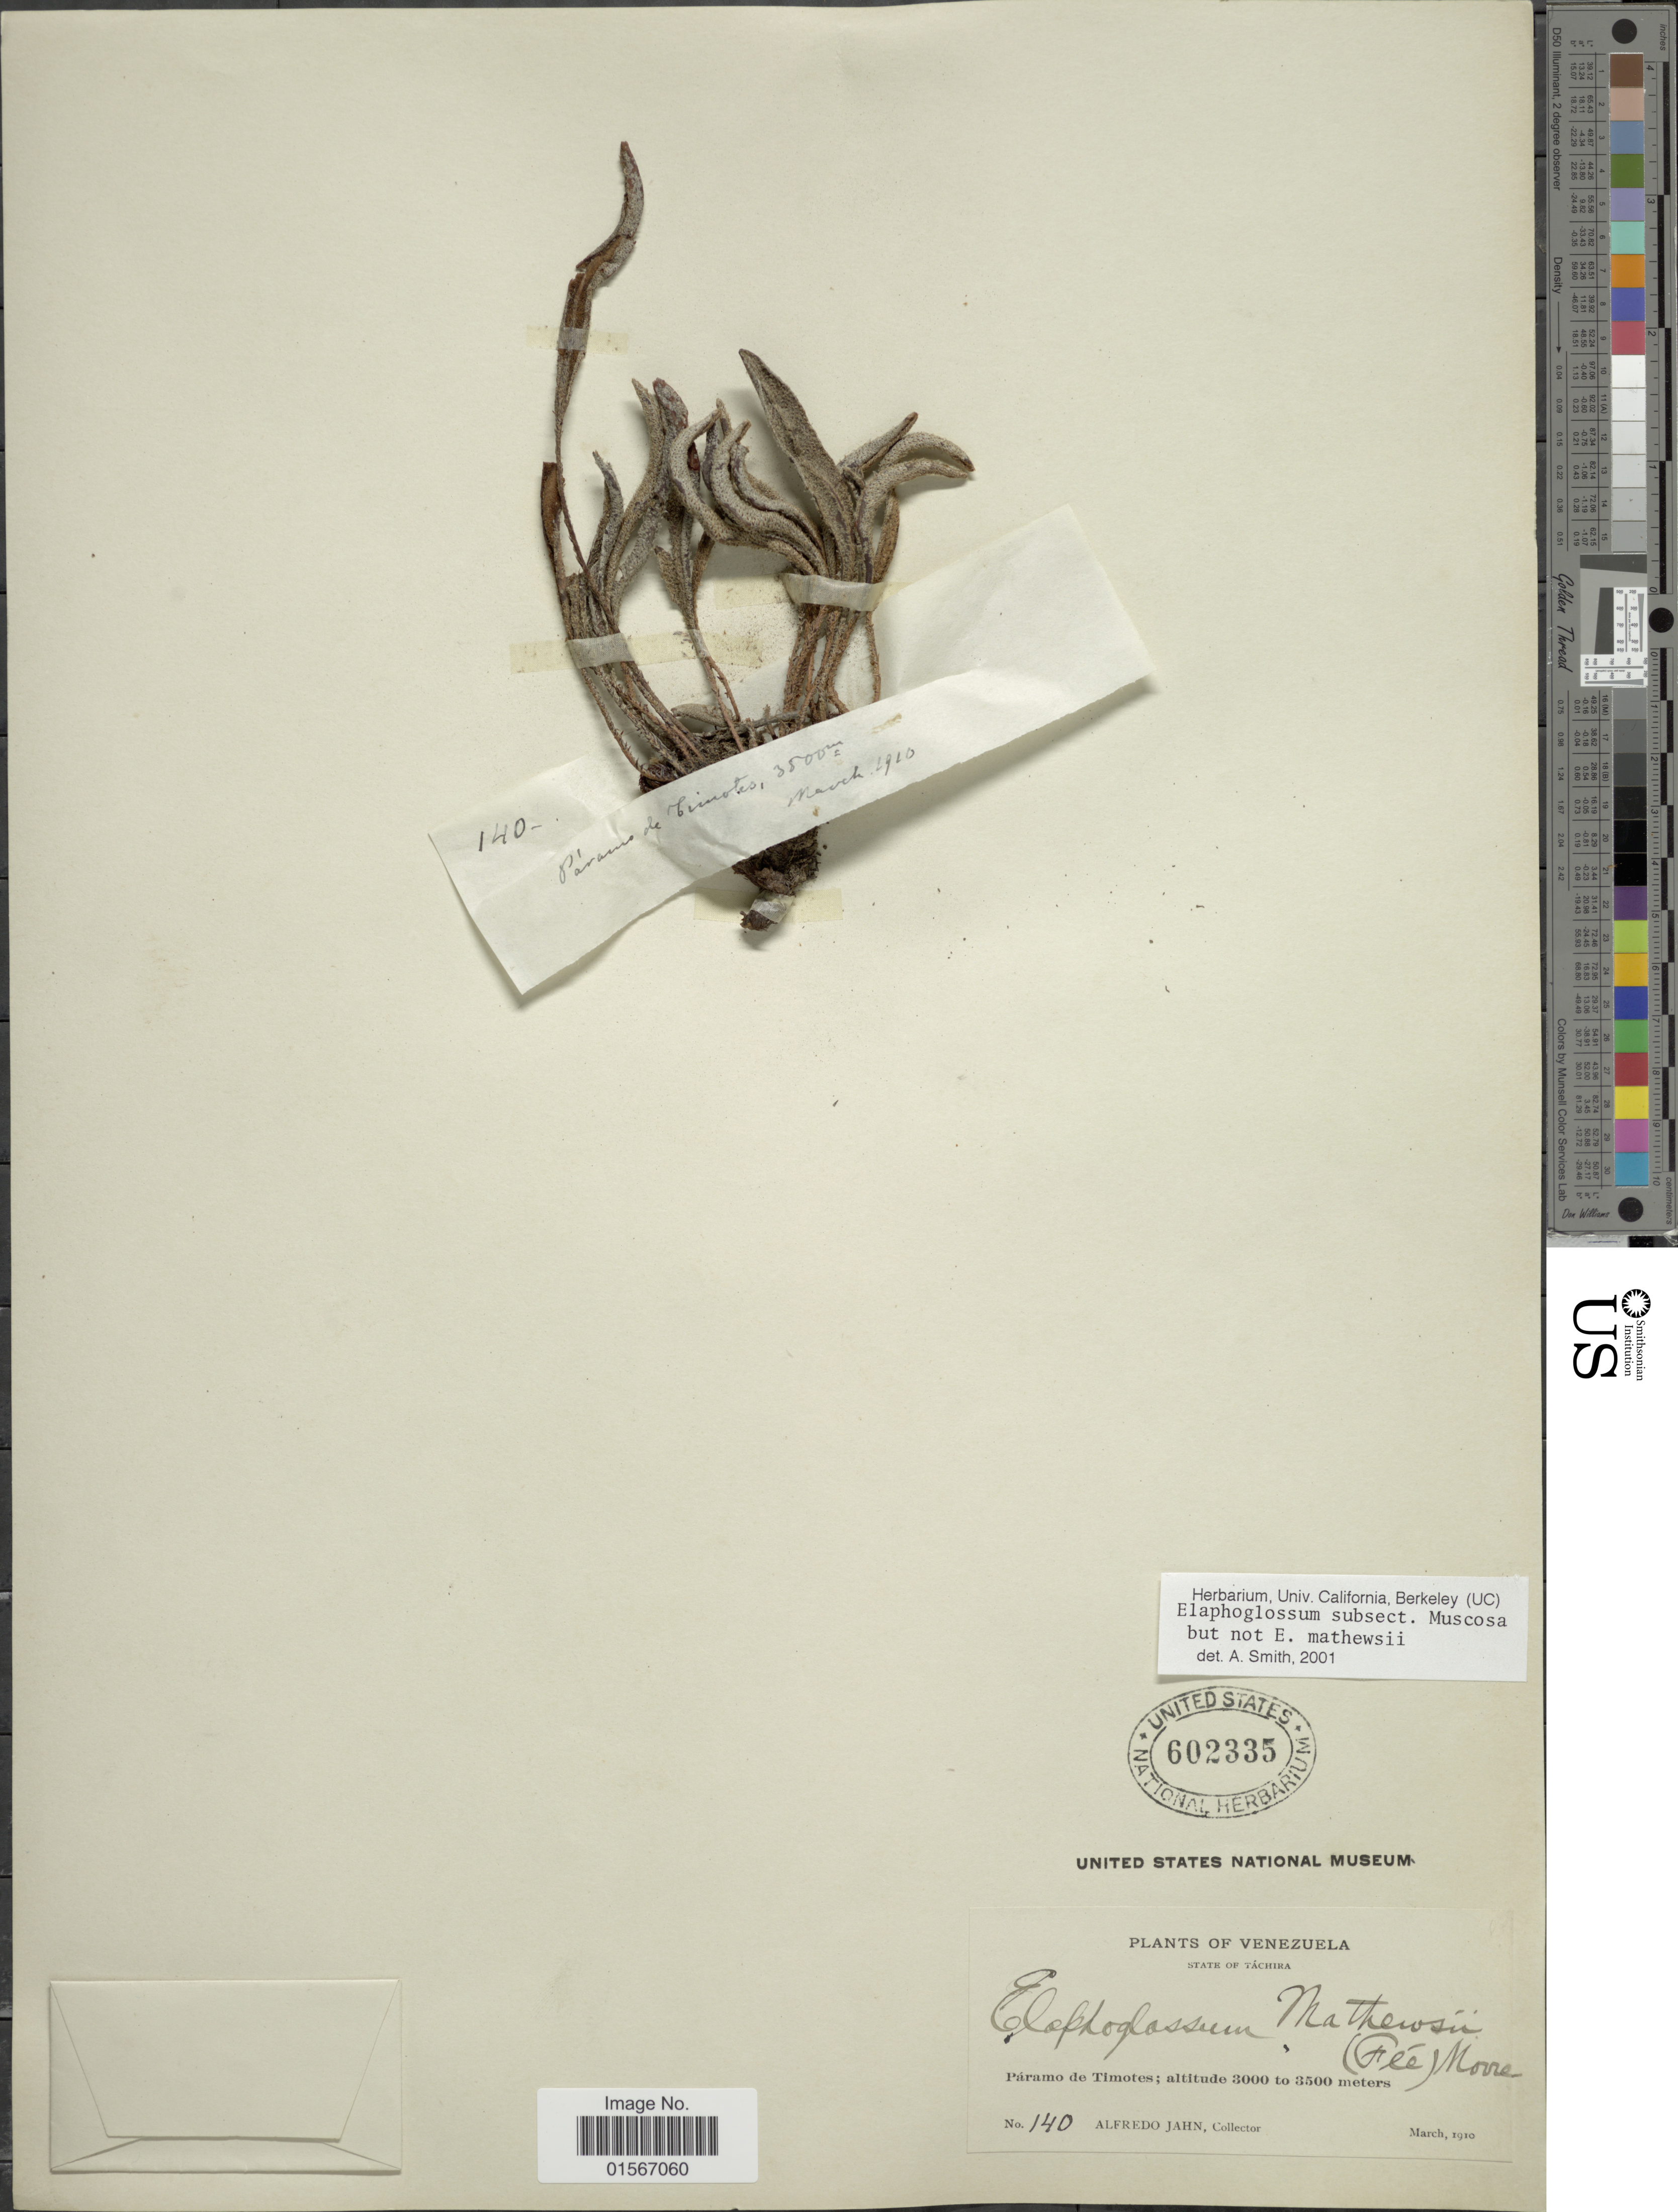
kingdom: Plantae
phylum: Tracheophyta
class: Polypodiopsida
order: Polypodiales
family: Dryopteridaceae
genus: Elaphoglossum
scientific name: Elaphoglossum mathewsii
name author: (Fée) T. Moore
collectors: A. Jahn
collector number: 140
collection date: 1910-03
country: Venezuela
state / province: Tachira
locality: Páramo de Timotes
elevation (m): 3000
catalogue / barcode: US 602335